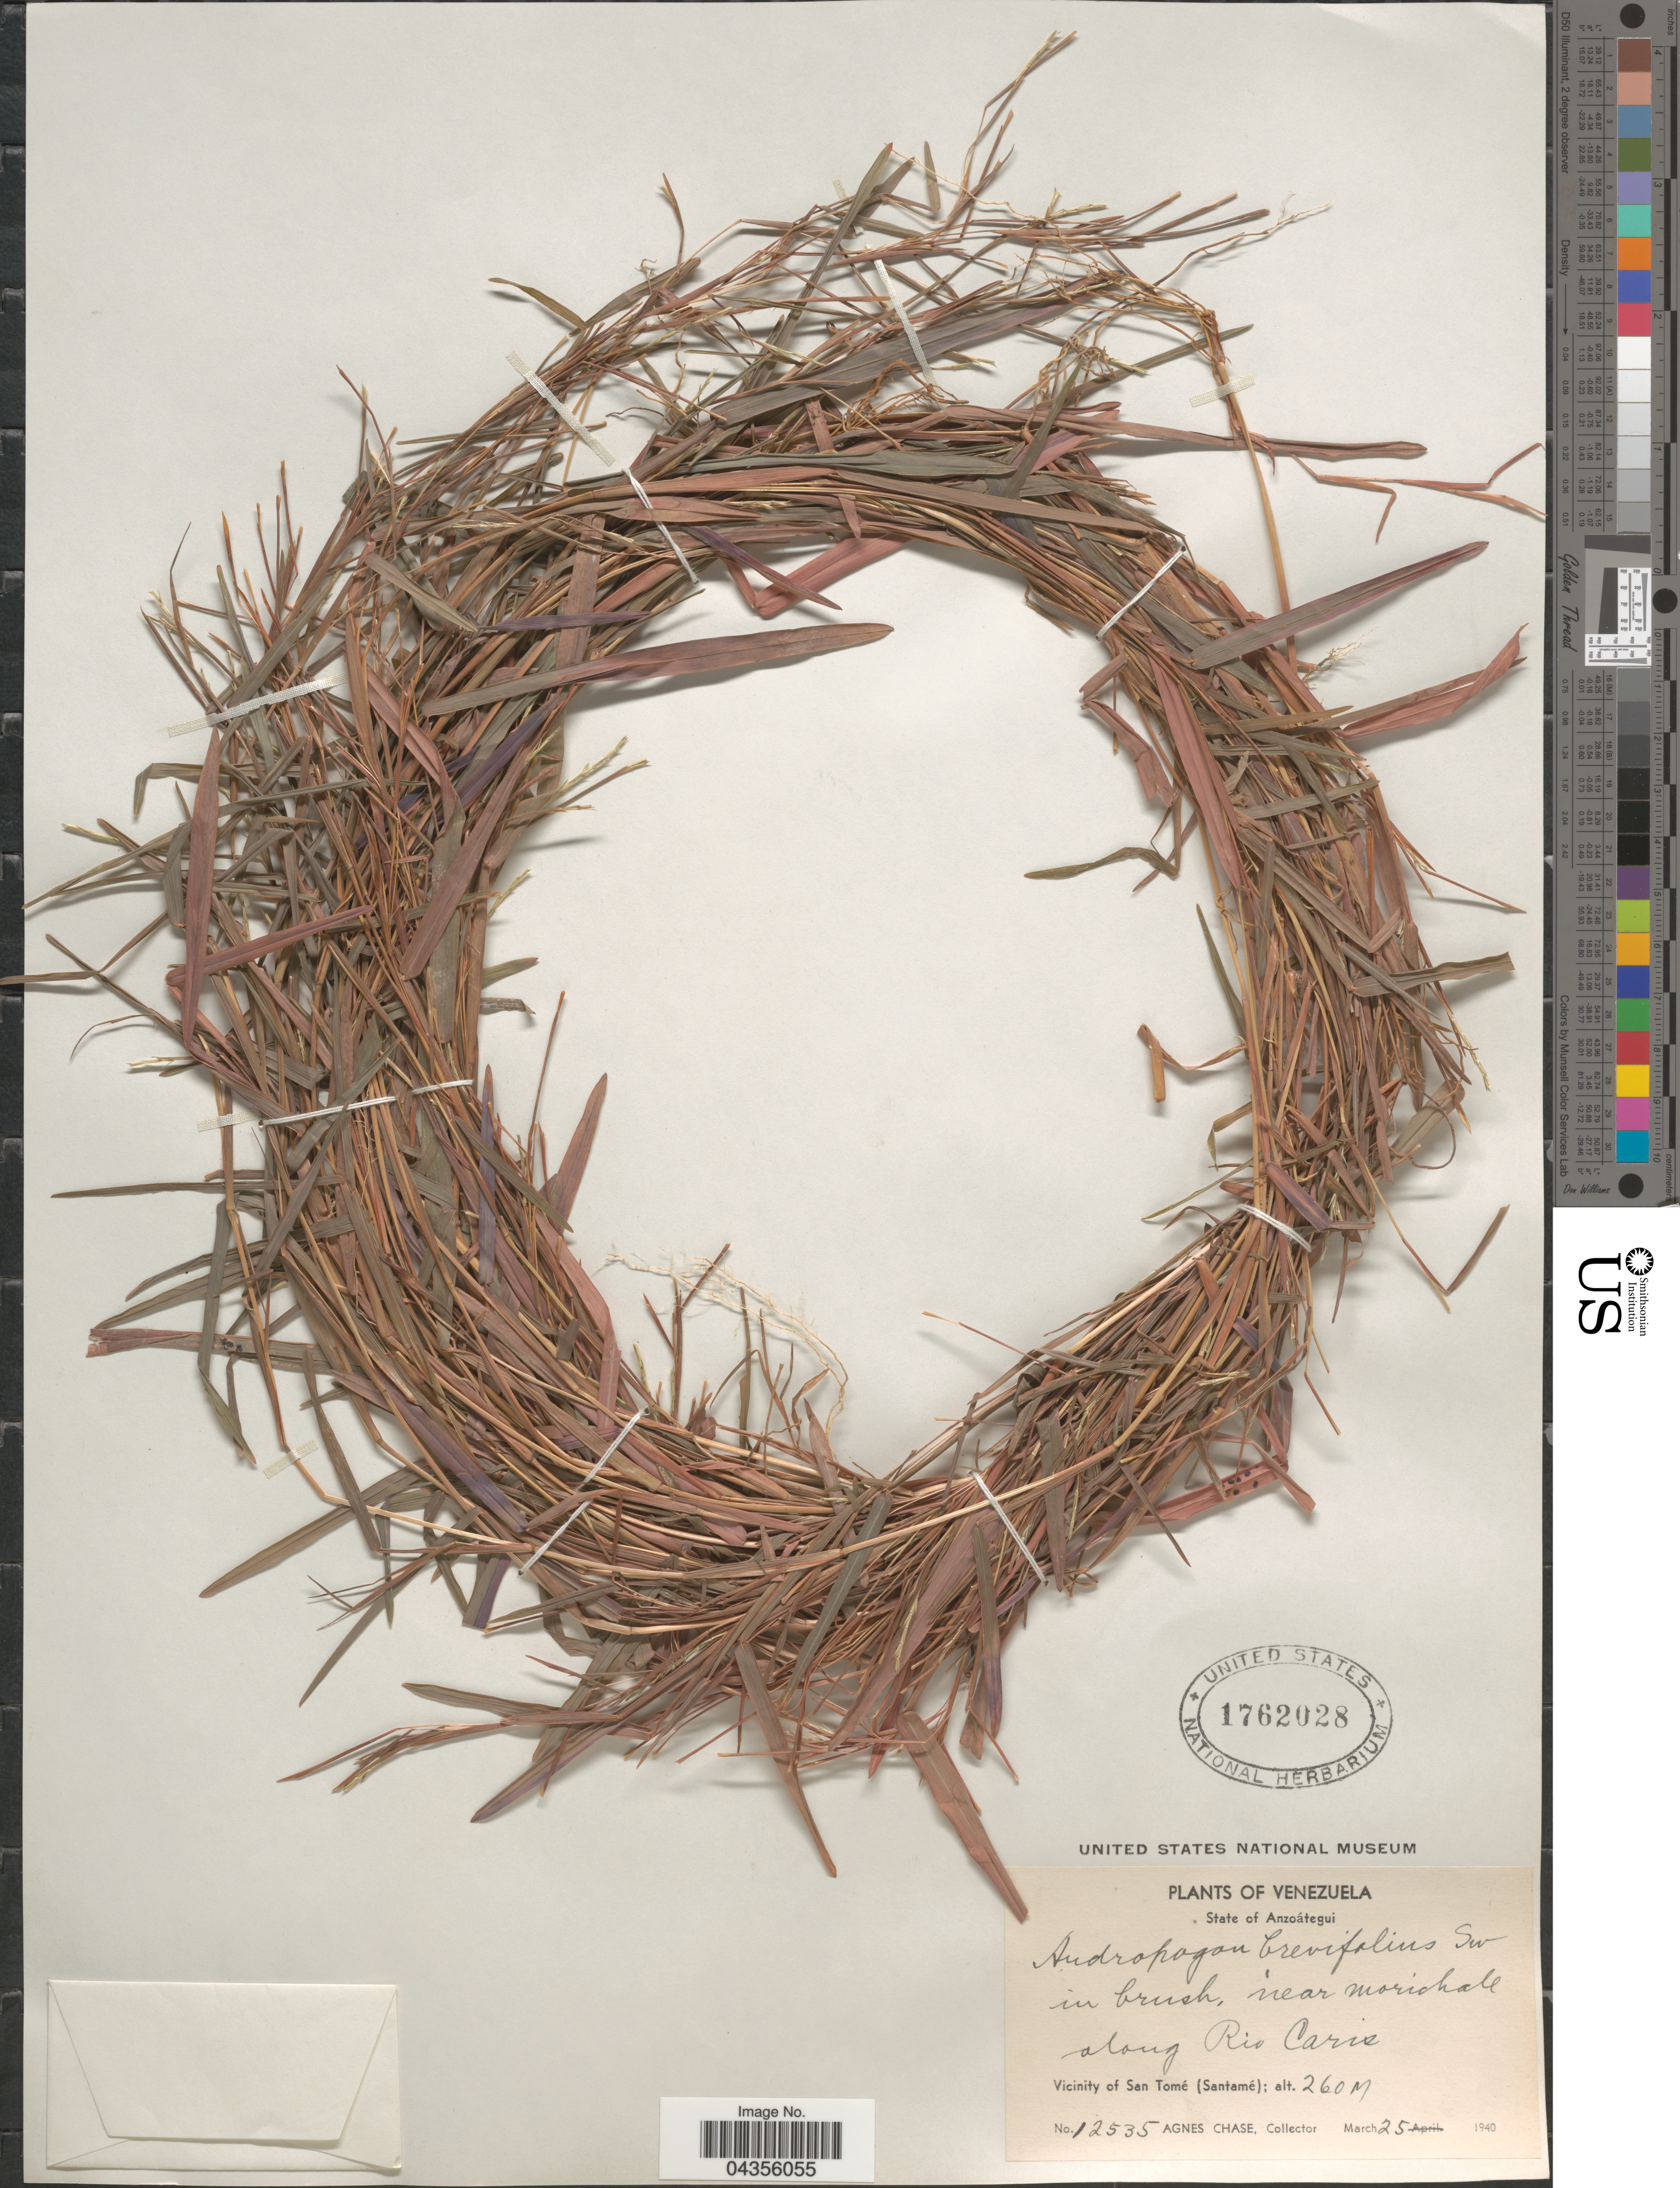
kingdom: Plantae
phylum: Tracheophyta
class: Liliopsida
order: Poales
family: Poaceae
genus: Schizachyrium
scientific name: Schizachyrium brevifolium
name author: (Sw.) Nees ex Büse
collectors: A. Chase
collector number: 12535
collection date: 1940-03-25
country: Venezuela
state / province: Anzoategui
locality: In brush, near morichale along Rio Caris. Vicinity of San Tomé (Santamé).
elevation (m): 260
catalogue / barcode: US 1762028